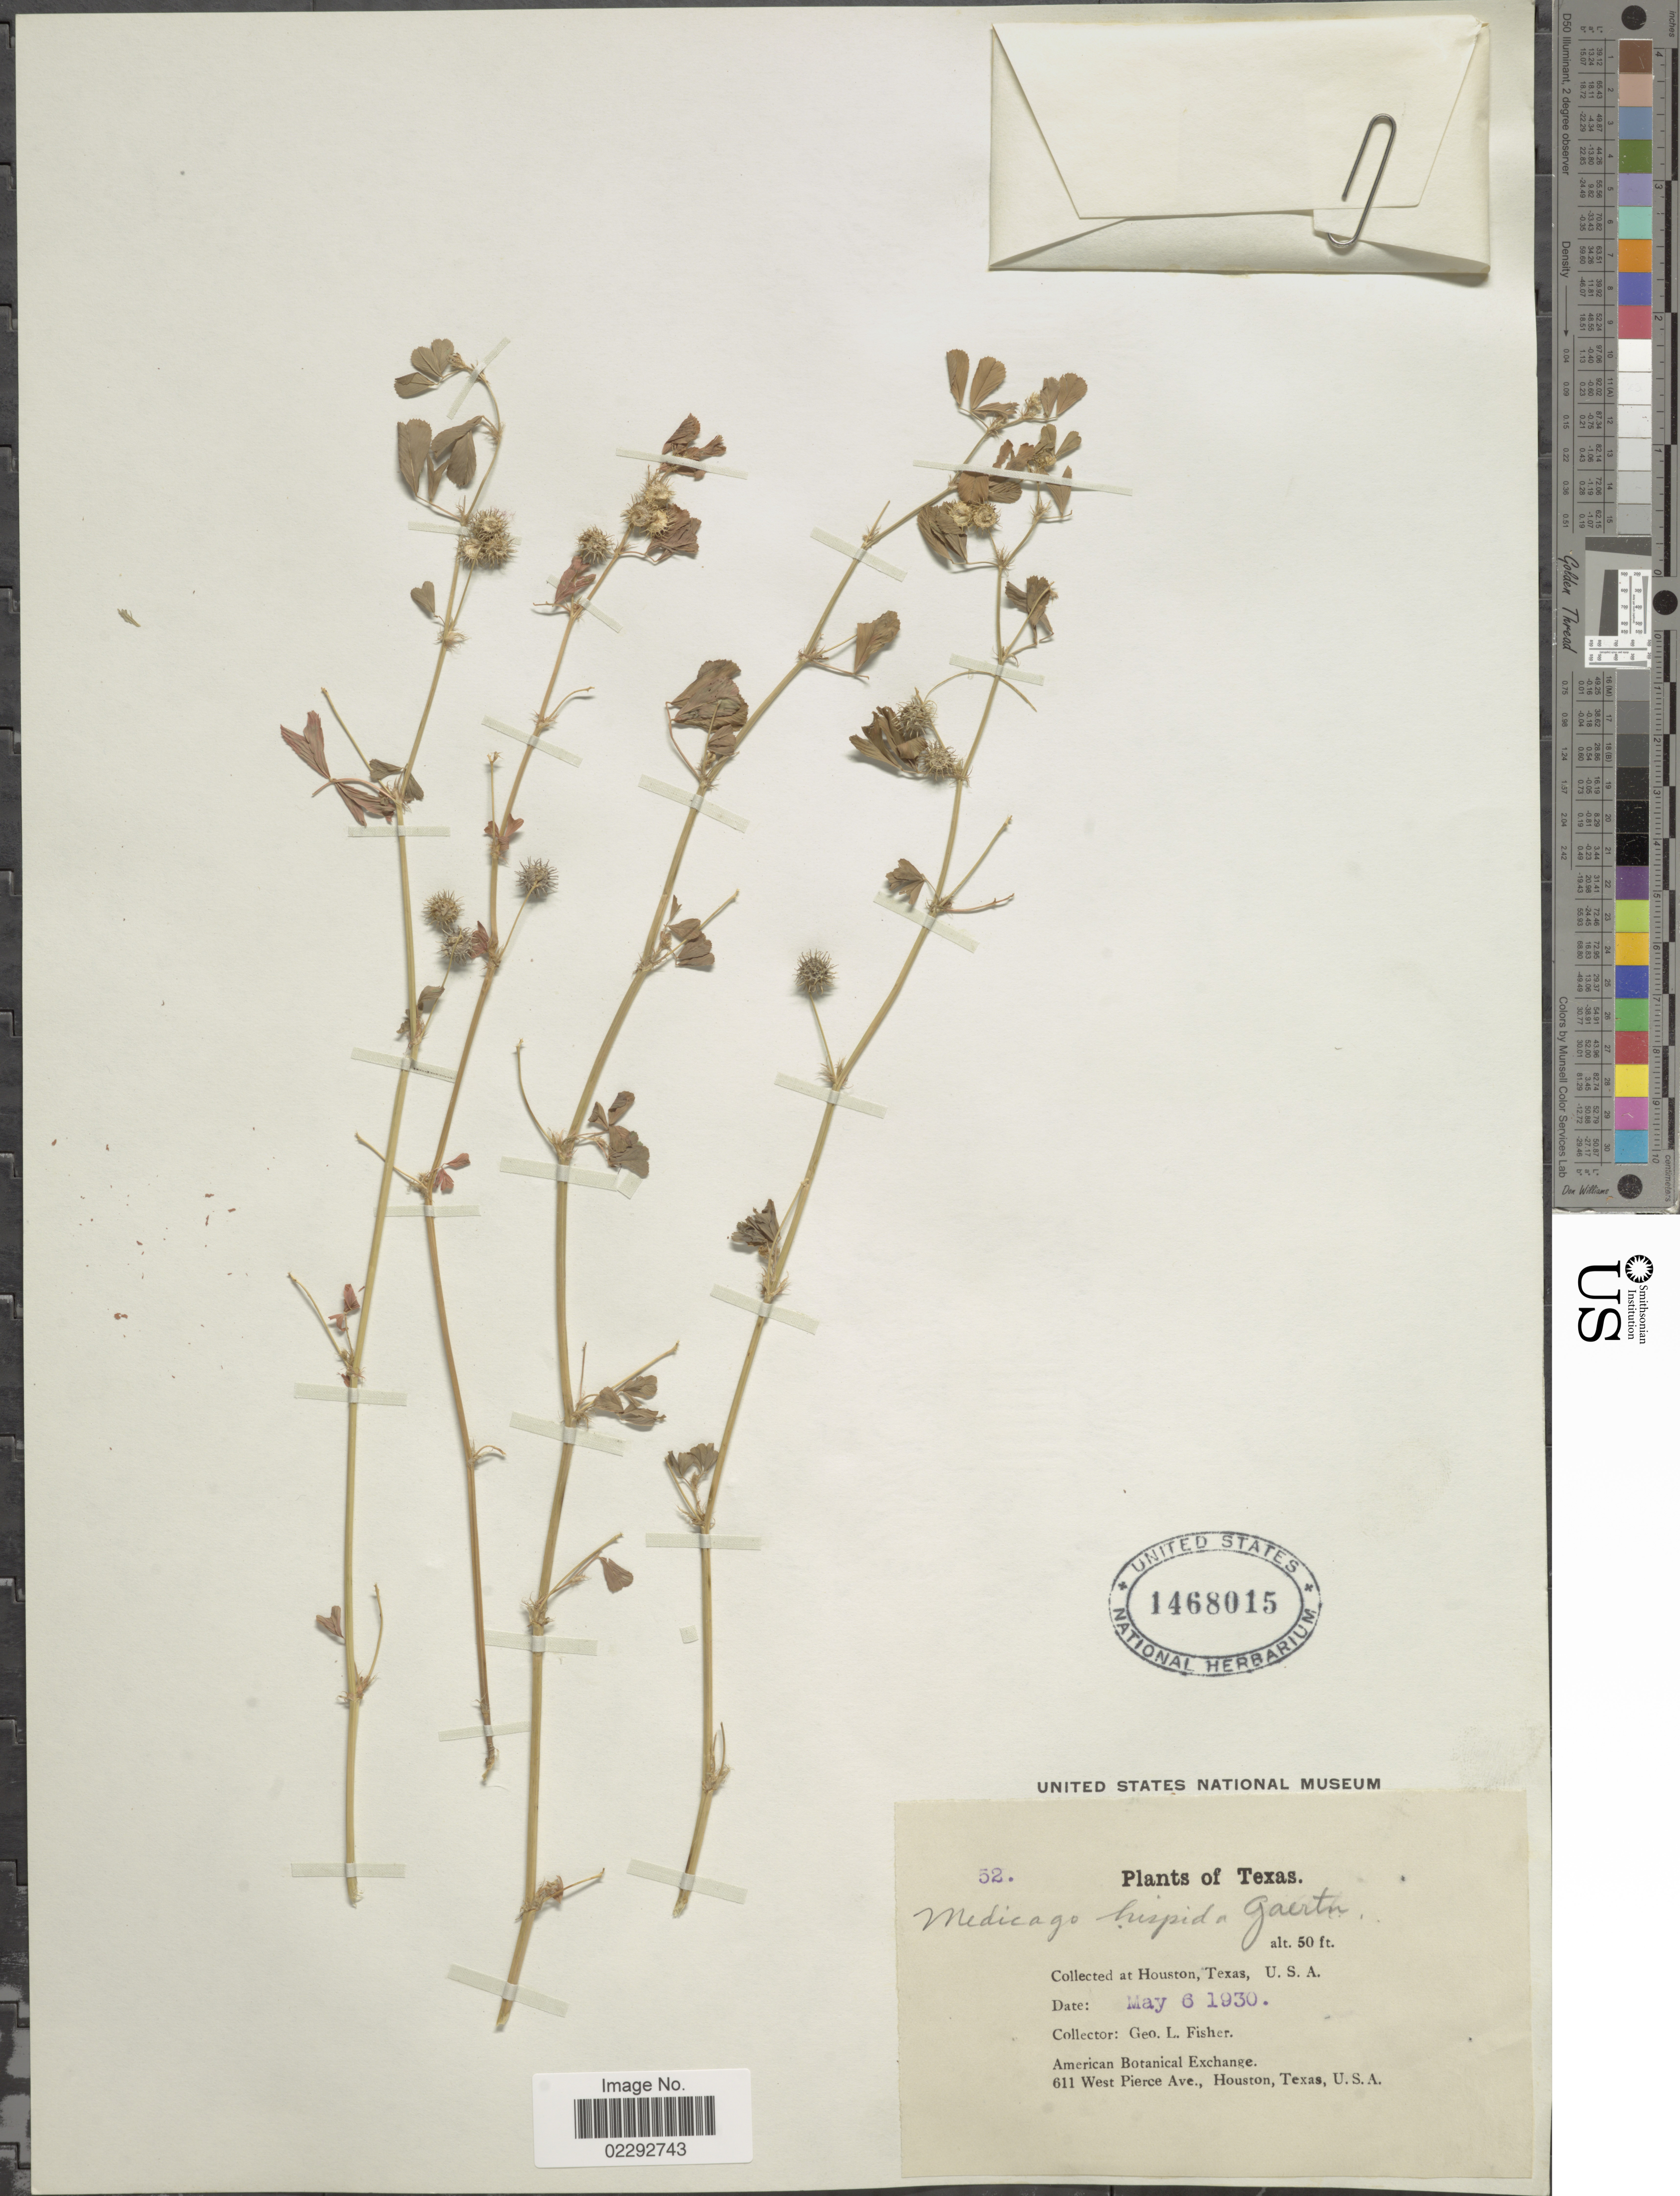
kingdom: Plantae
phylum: Tracheophyta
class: Magnoliopsida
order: Fabales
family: Fabaceae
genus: Medicago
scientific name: Medicago hispida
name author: Gaertn.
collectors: G. L. Fisher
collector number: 52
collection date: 1930-05-06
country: United States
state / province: Texas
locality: Houston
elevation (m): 15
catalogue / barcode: US 1468015